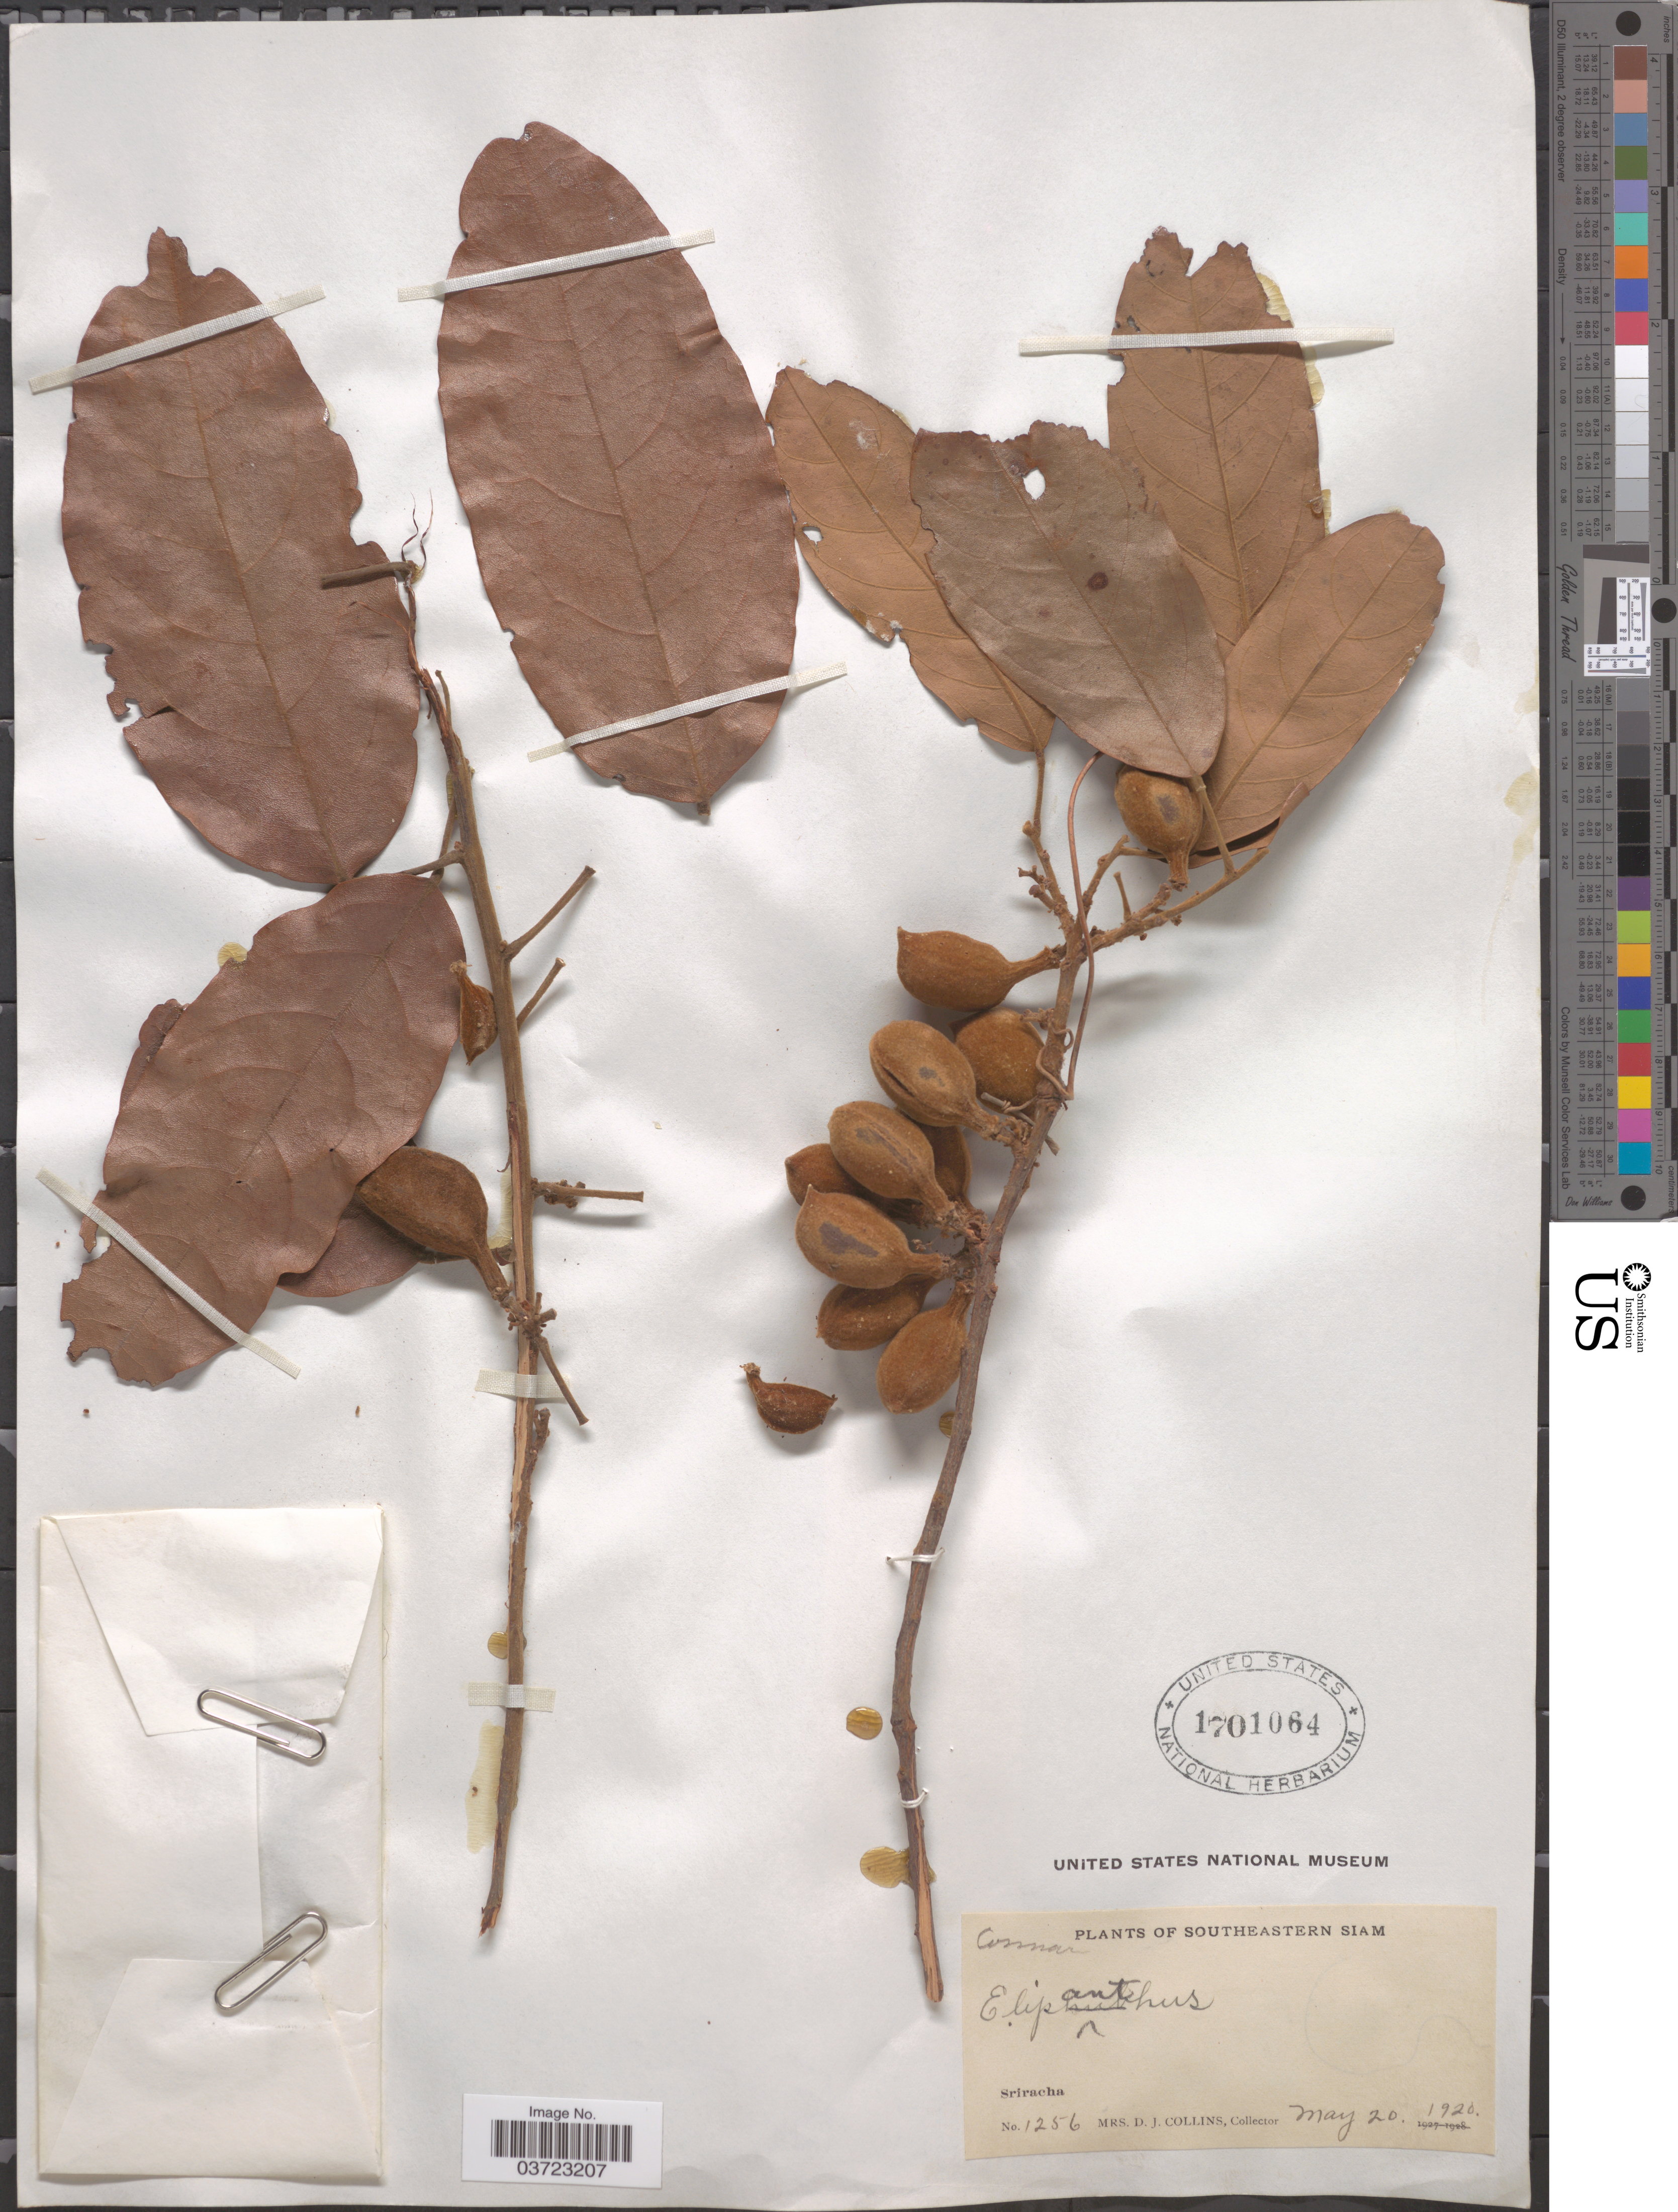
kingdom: Plantae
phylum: Tracheophyta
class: Magnoliopsida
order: Oxalidales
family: Connaraceae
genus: Ellipanthus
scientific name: Ellipanthus sp.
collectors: Mrs. D. J. Collins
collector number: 1256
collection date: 1920-05-20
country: Thailand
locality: Southeastern Siam, Sriracha.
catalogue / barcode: US 1701064